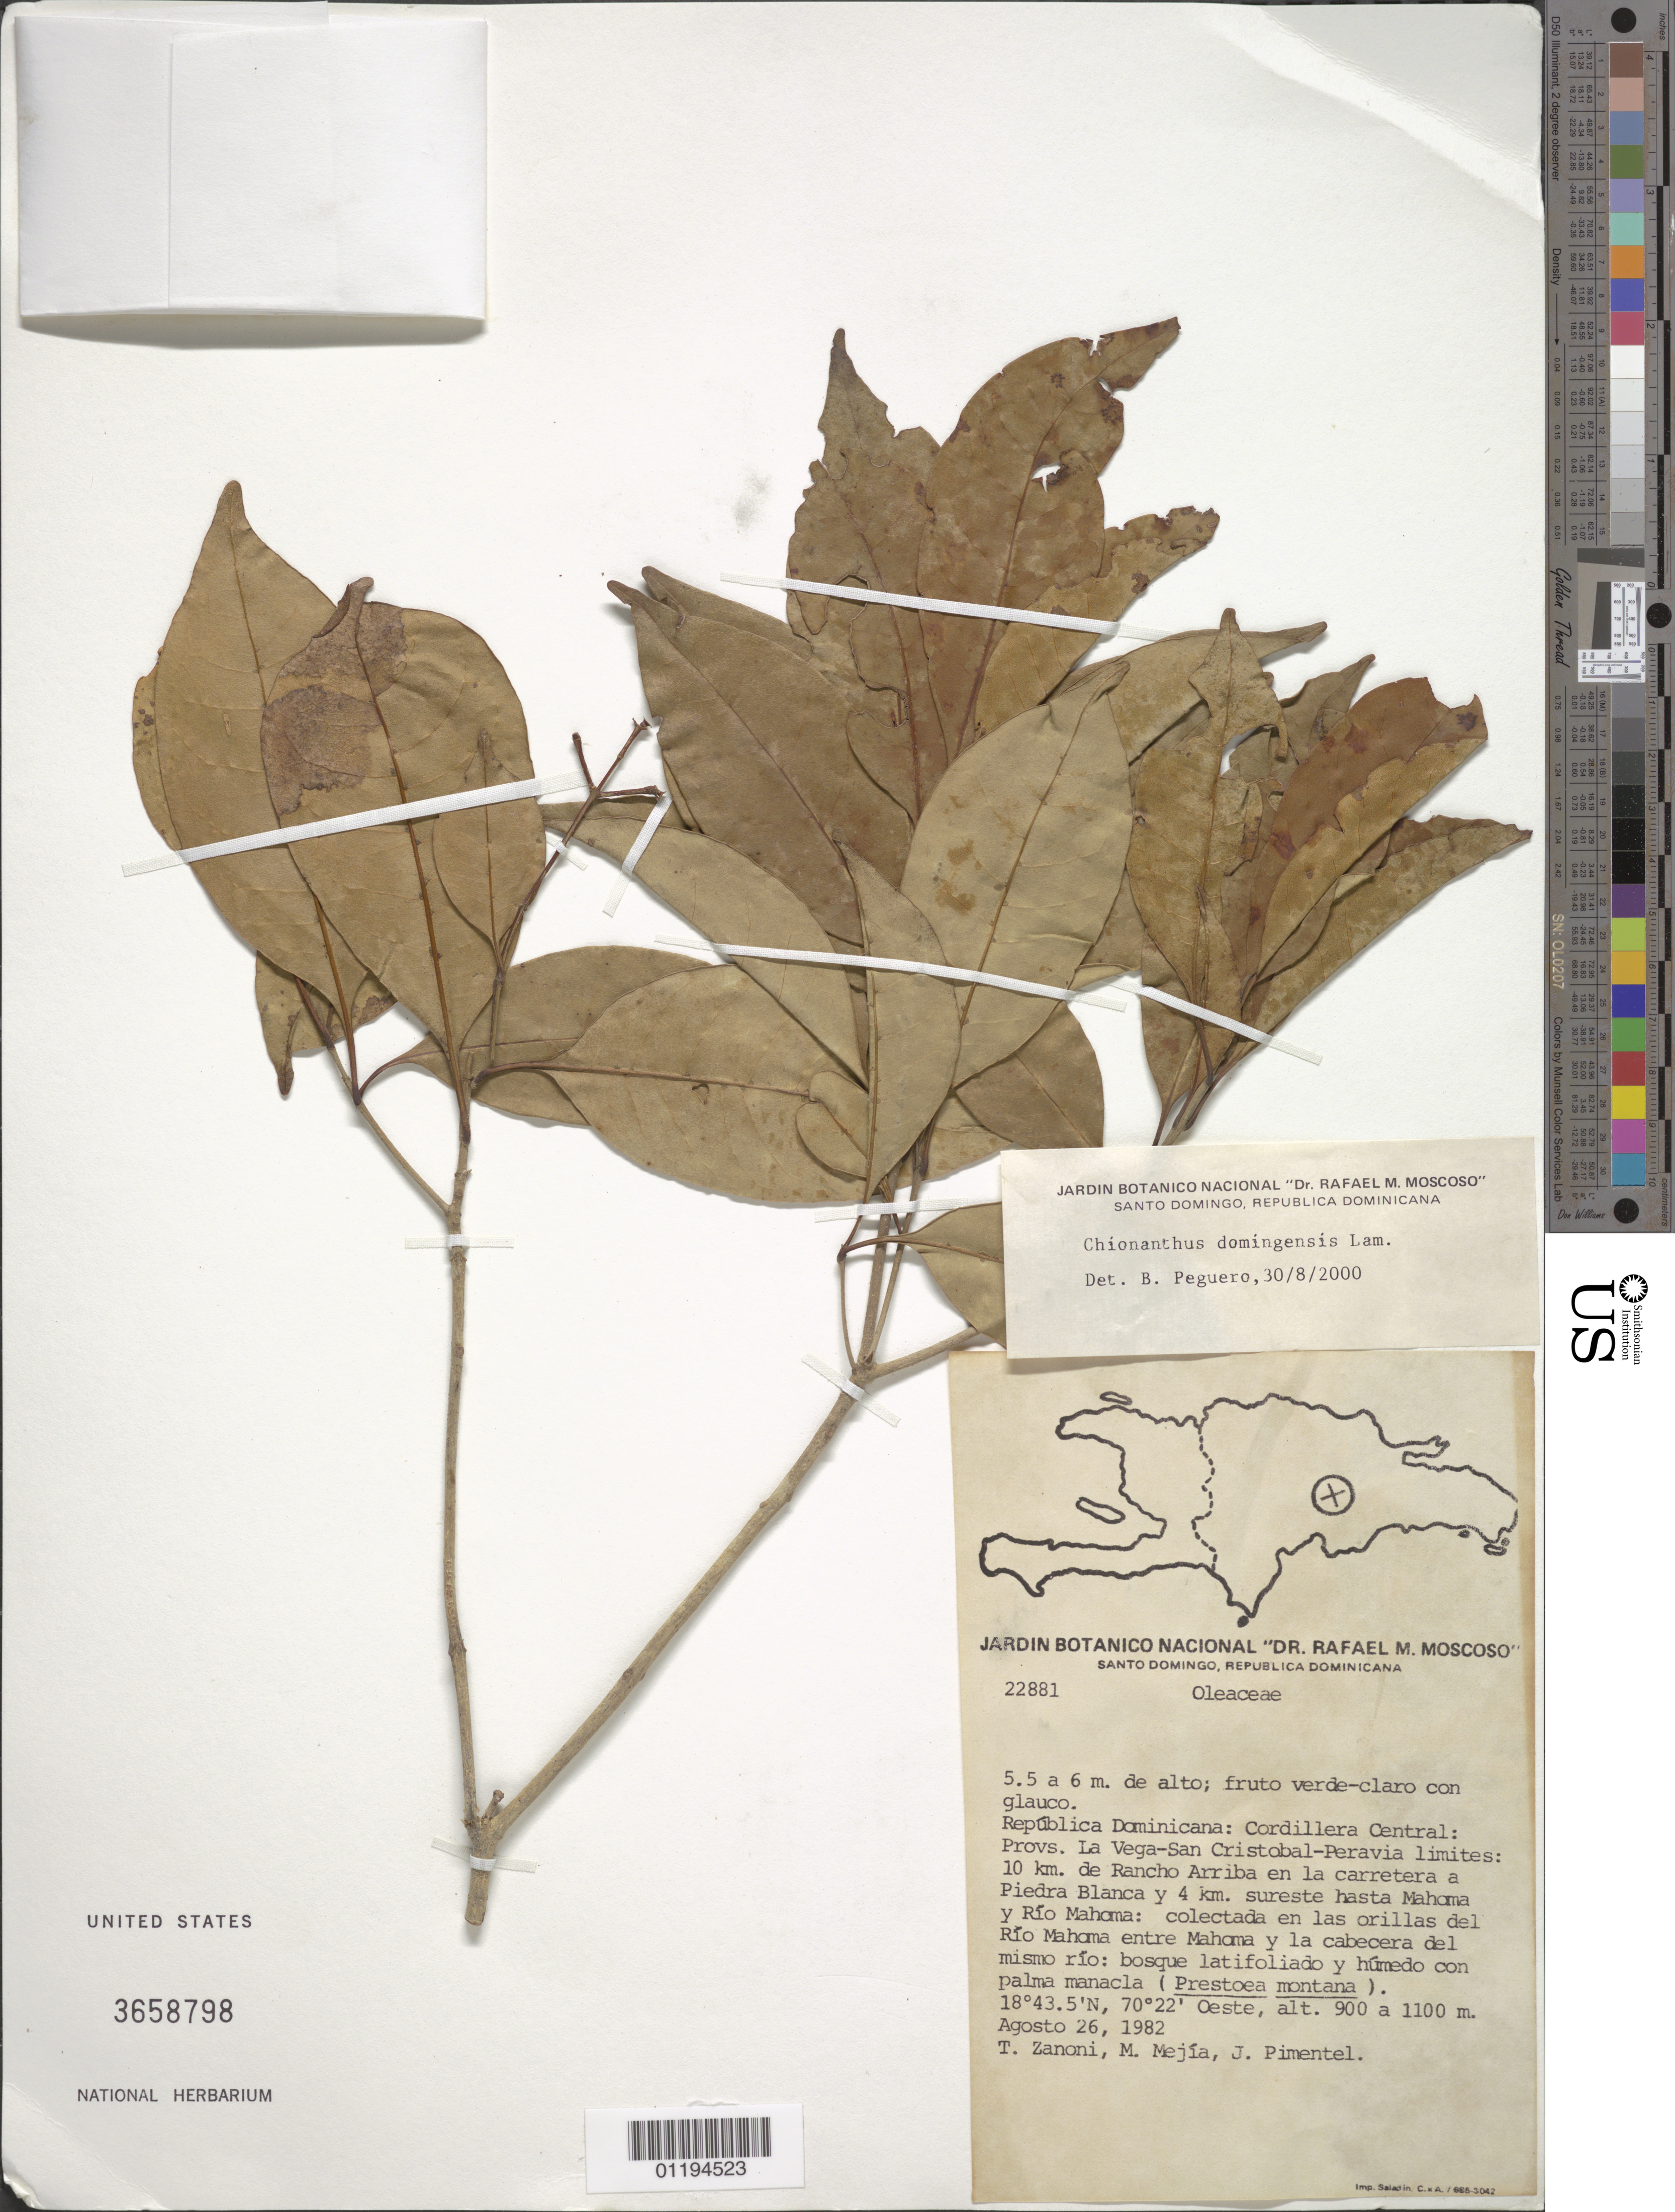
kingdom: Plantae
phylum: Tracheophyta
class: Magnoliopsida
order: Lamiales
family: Oleaceae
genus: Chionanthus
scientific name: Chionanthus domingensis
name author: Lam.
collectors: T. A. Zanoni, M. Mejia & J. Pimental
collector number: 22881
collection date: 1982-08-26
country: Dominican Republic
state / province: La Vega / San Cristobal / Peravia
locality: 10 km of Rancho Arriba on the road to Piedra Blanca. SE to Mahoma and Rio Mahoma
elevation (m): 900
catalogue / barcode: US 3658798